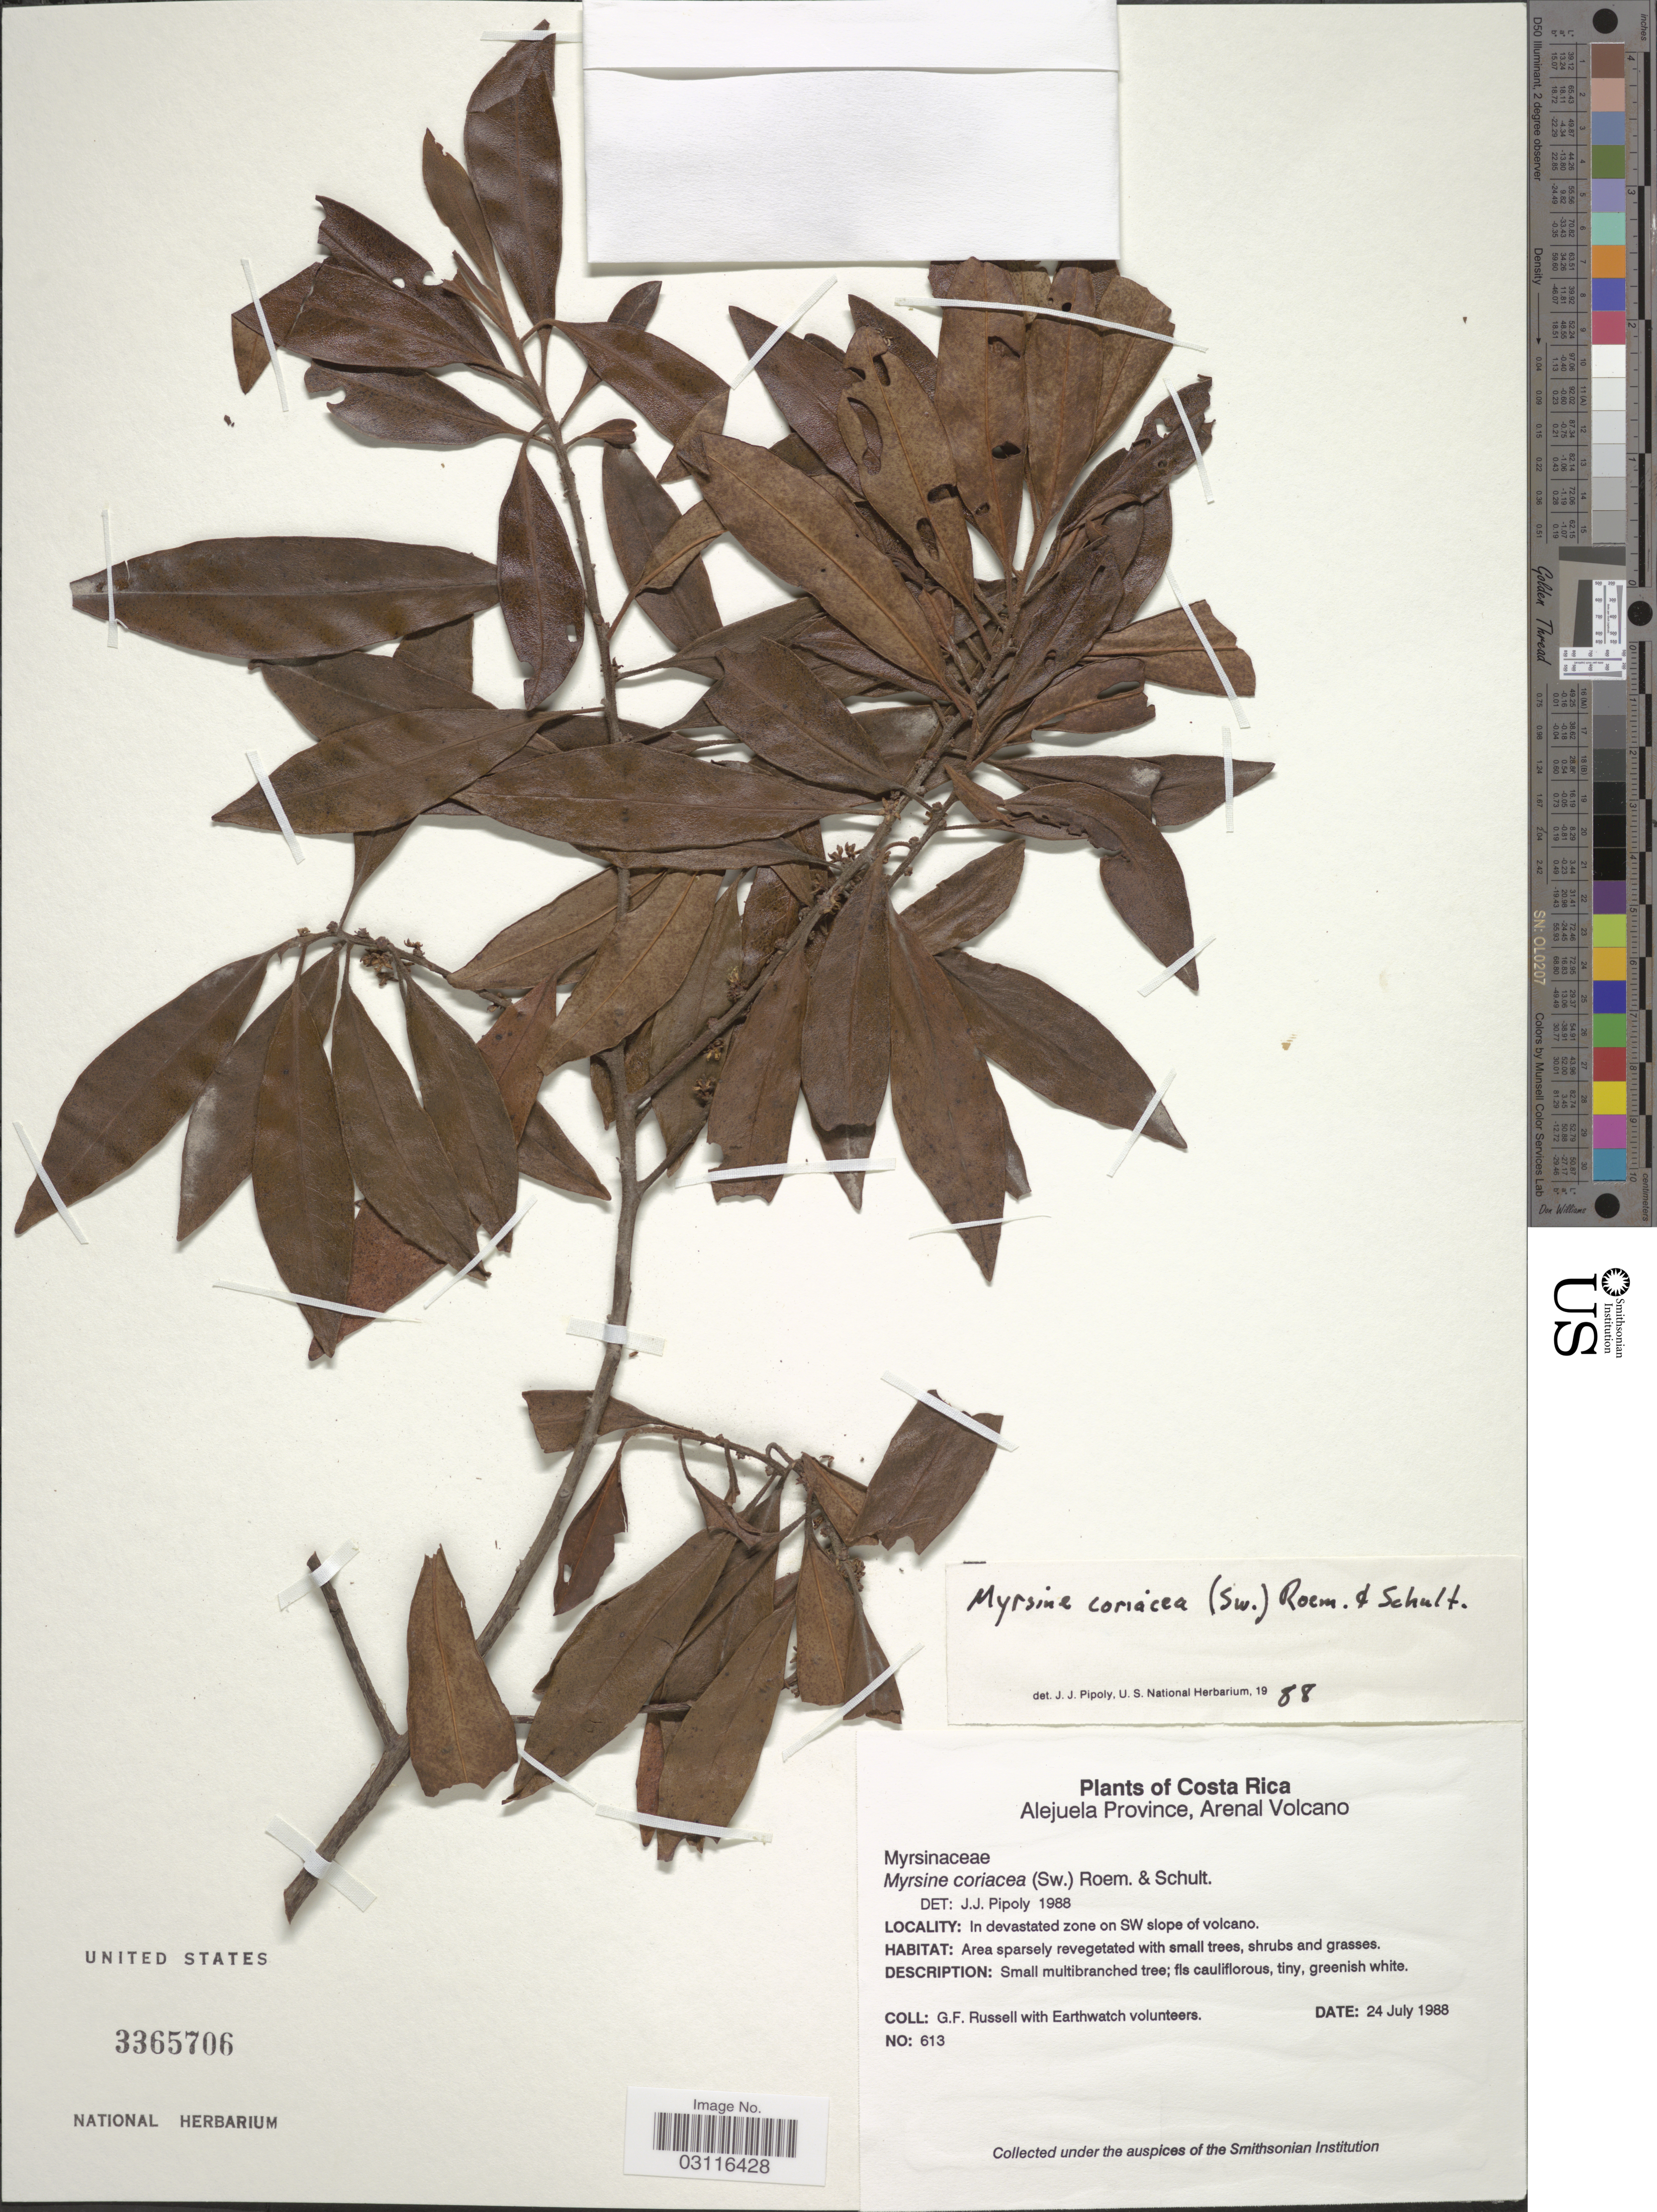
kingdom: Plantae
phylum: Tracheophyta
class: Magnoliopsida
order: Ericales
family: Primulaceae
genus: Myrsine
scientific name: Myrsine coriacea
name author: (Sw.) R. Br. ex Roem. & Schult.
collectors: G. Russell & Earthwatch Volunteers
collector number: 613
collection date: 1988-07-24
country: Costa Rica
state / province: Alajuela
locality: Alejuela Province, Arenal Volcano. SW slope of volcano.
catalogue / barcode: US 3365706